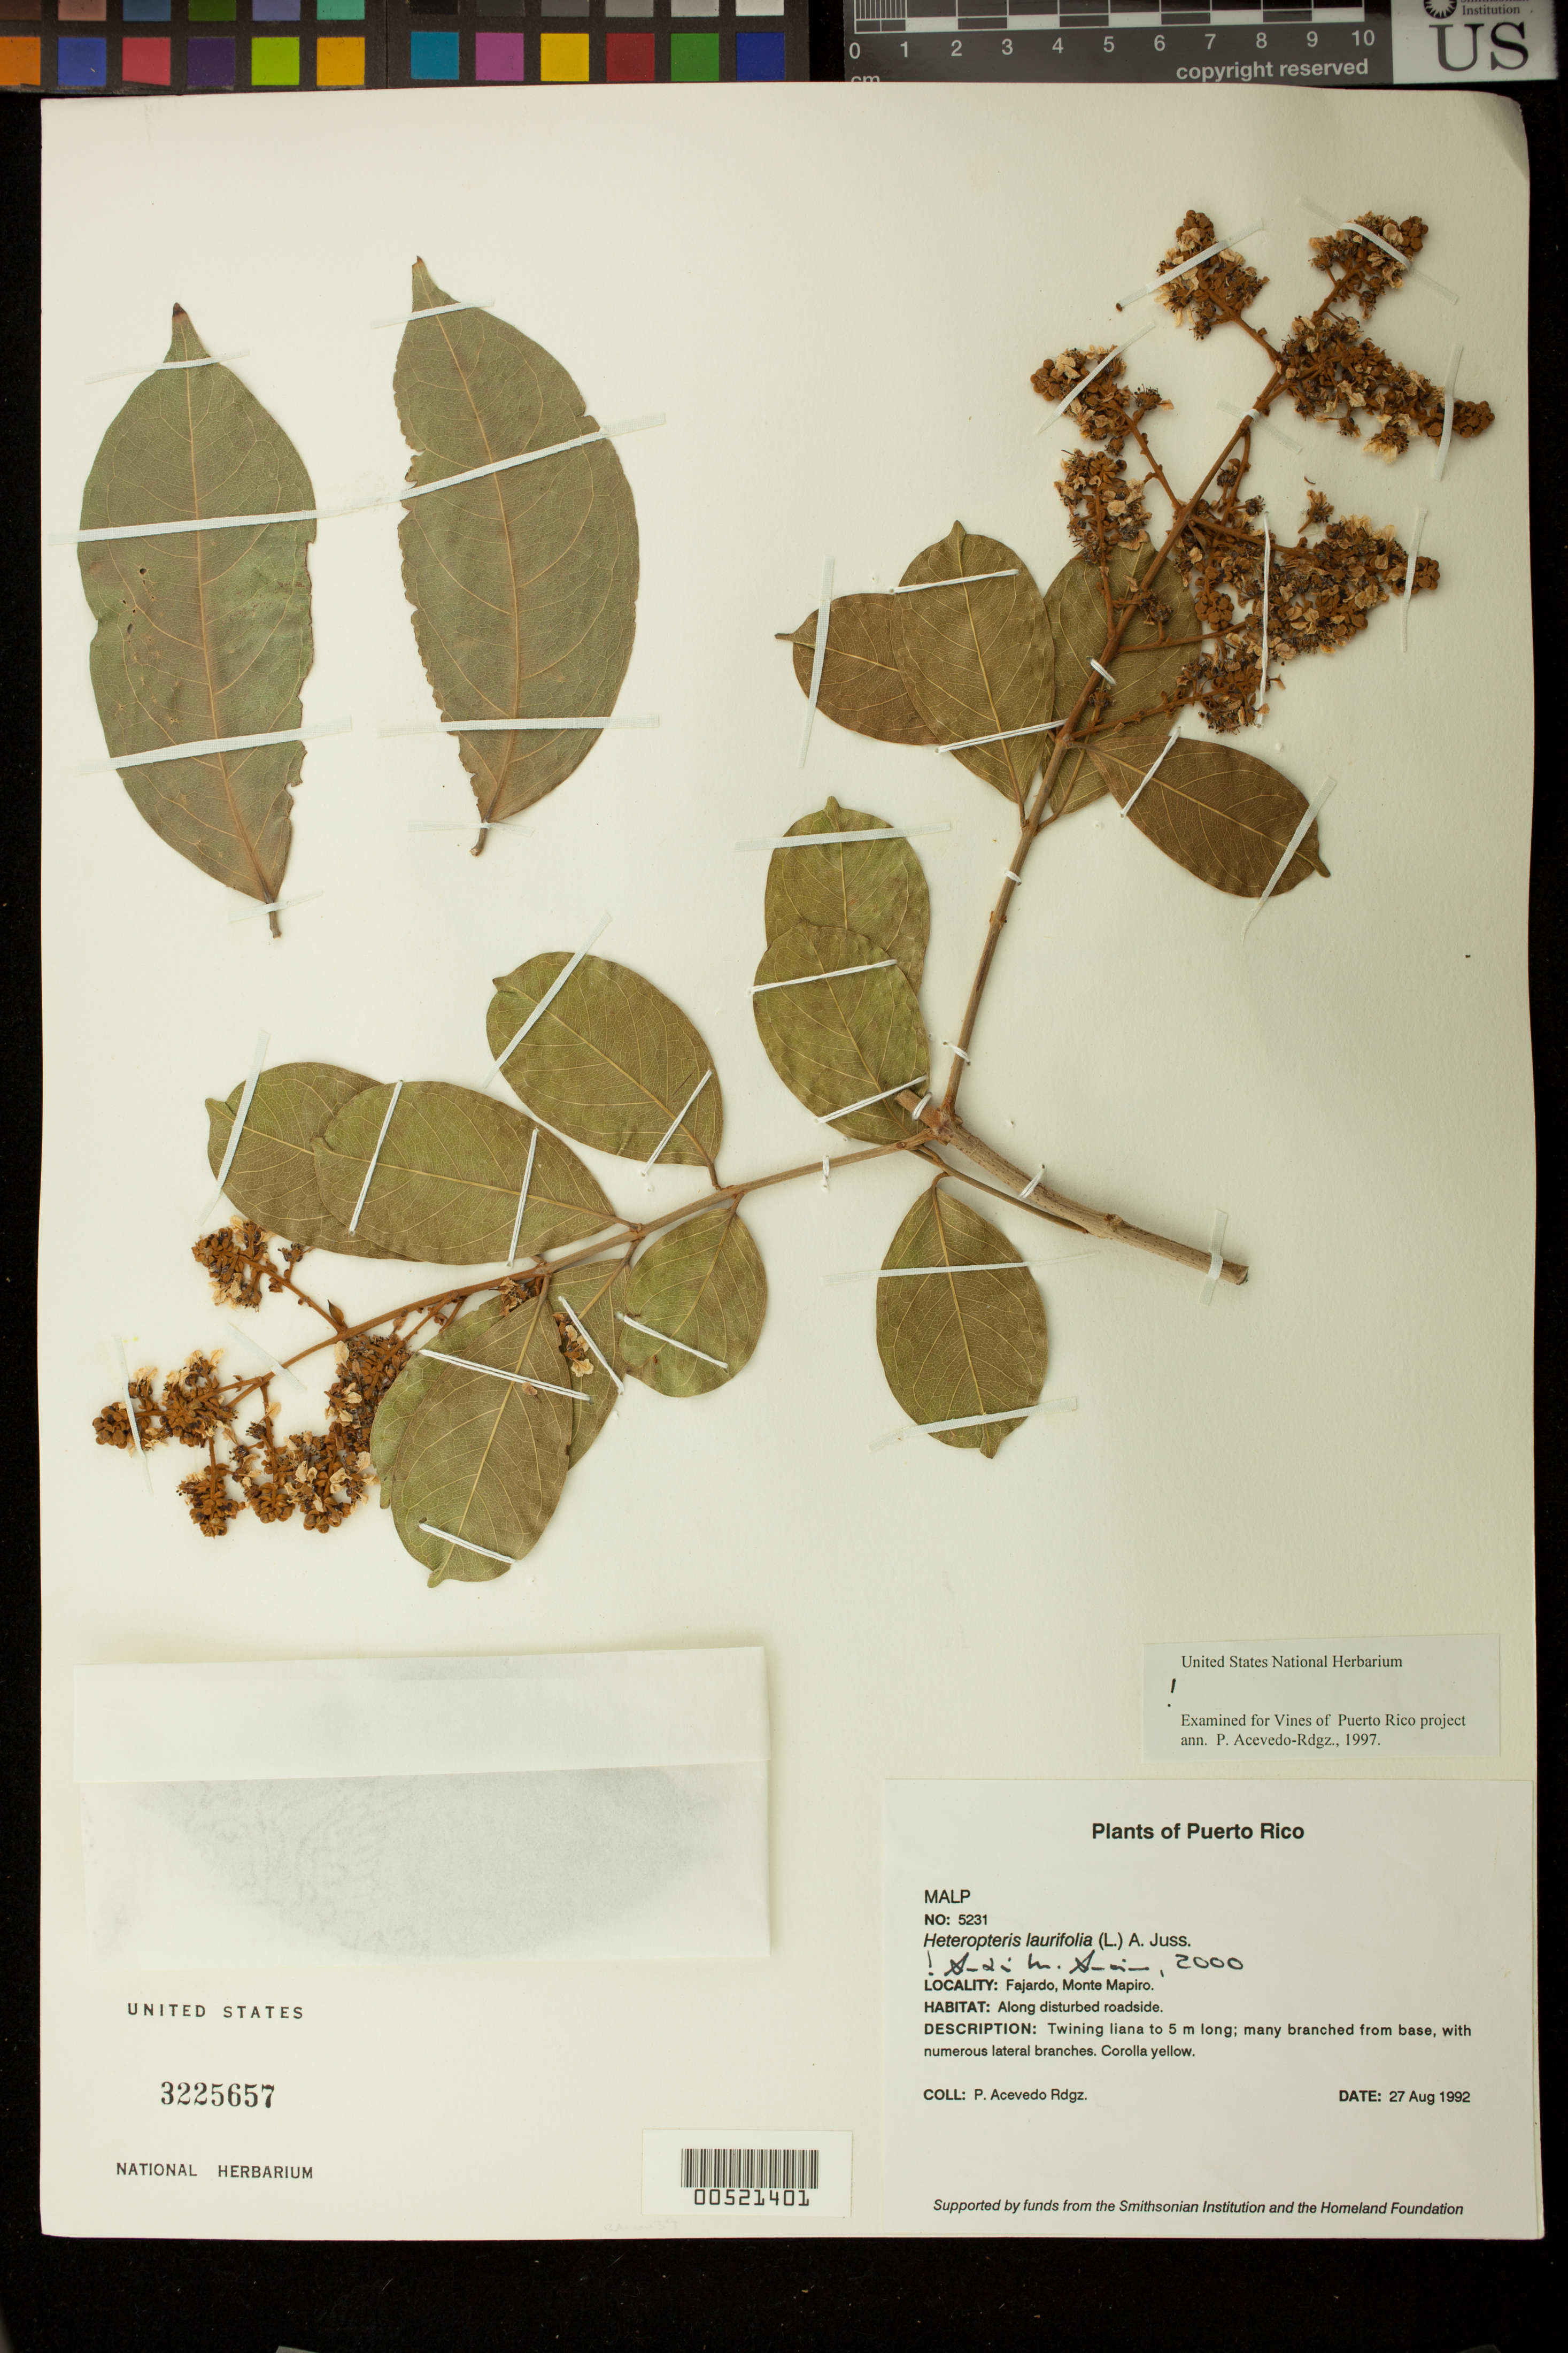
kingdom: Plantae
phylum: Tracheophyta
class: Magnoliopsida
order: Malpighiales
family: Malpighiaceae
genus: Heteropterys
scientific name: Heteropterys laurifolia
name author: (L.) A. Juss.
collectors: P. Acevedo-Rodr.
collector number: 5231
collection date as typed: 27 Aug 1992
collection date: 1992-08-27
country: Puerto Rico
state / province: Fajardo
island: Puerto Rico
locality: Fajardo; Monte Mapiro.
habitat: Along disturbed roadside.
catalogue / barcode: US 3225657